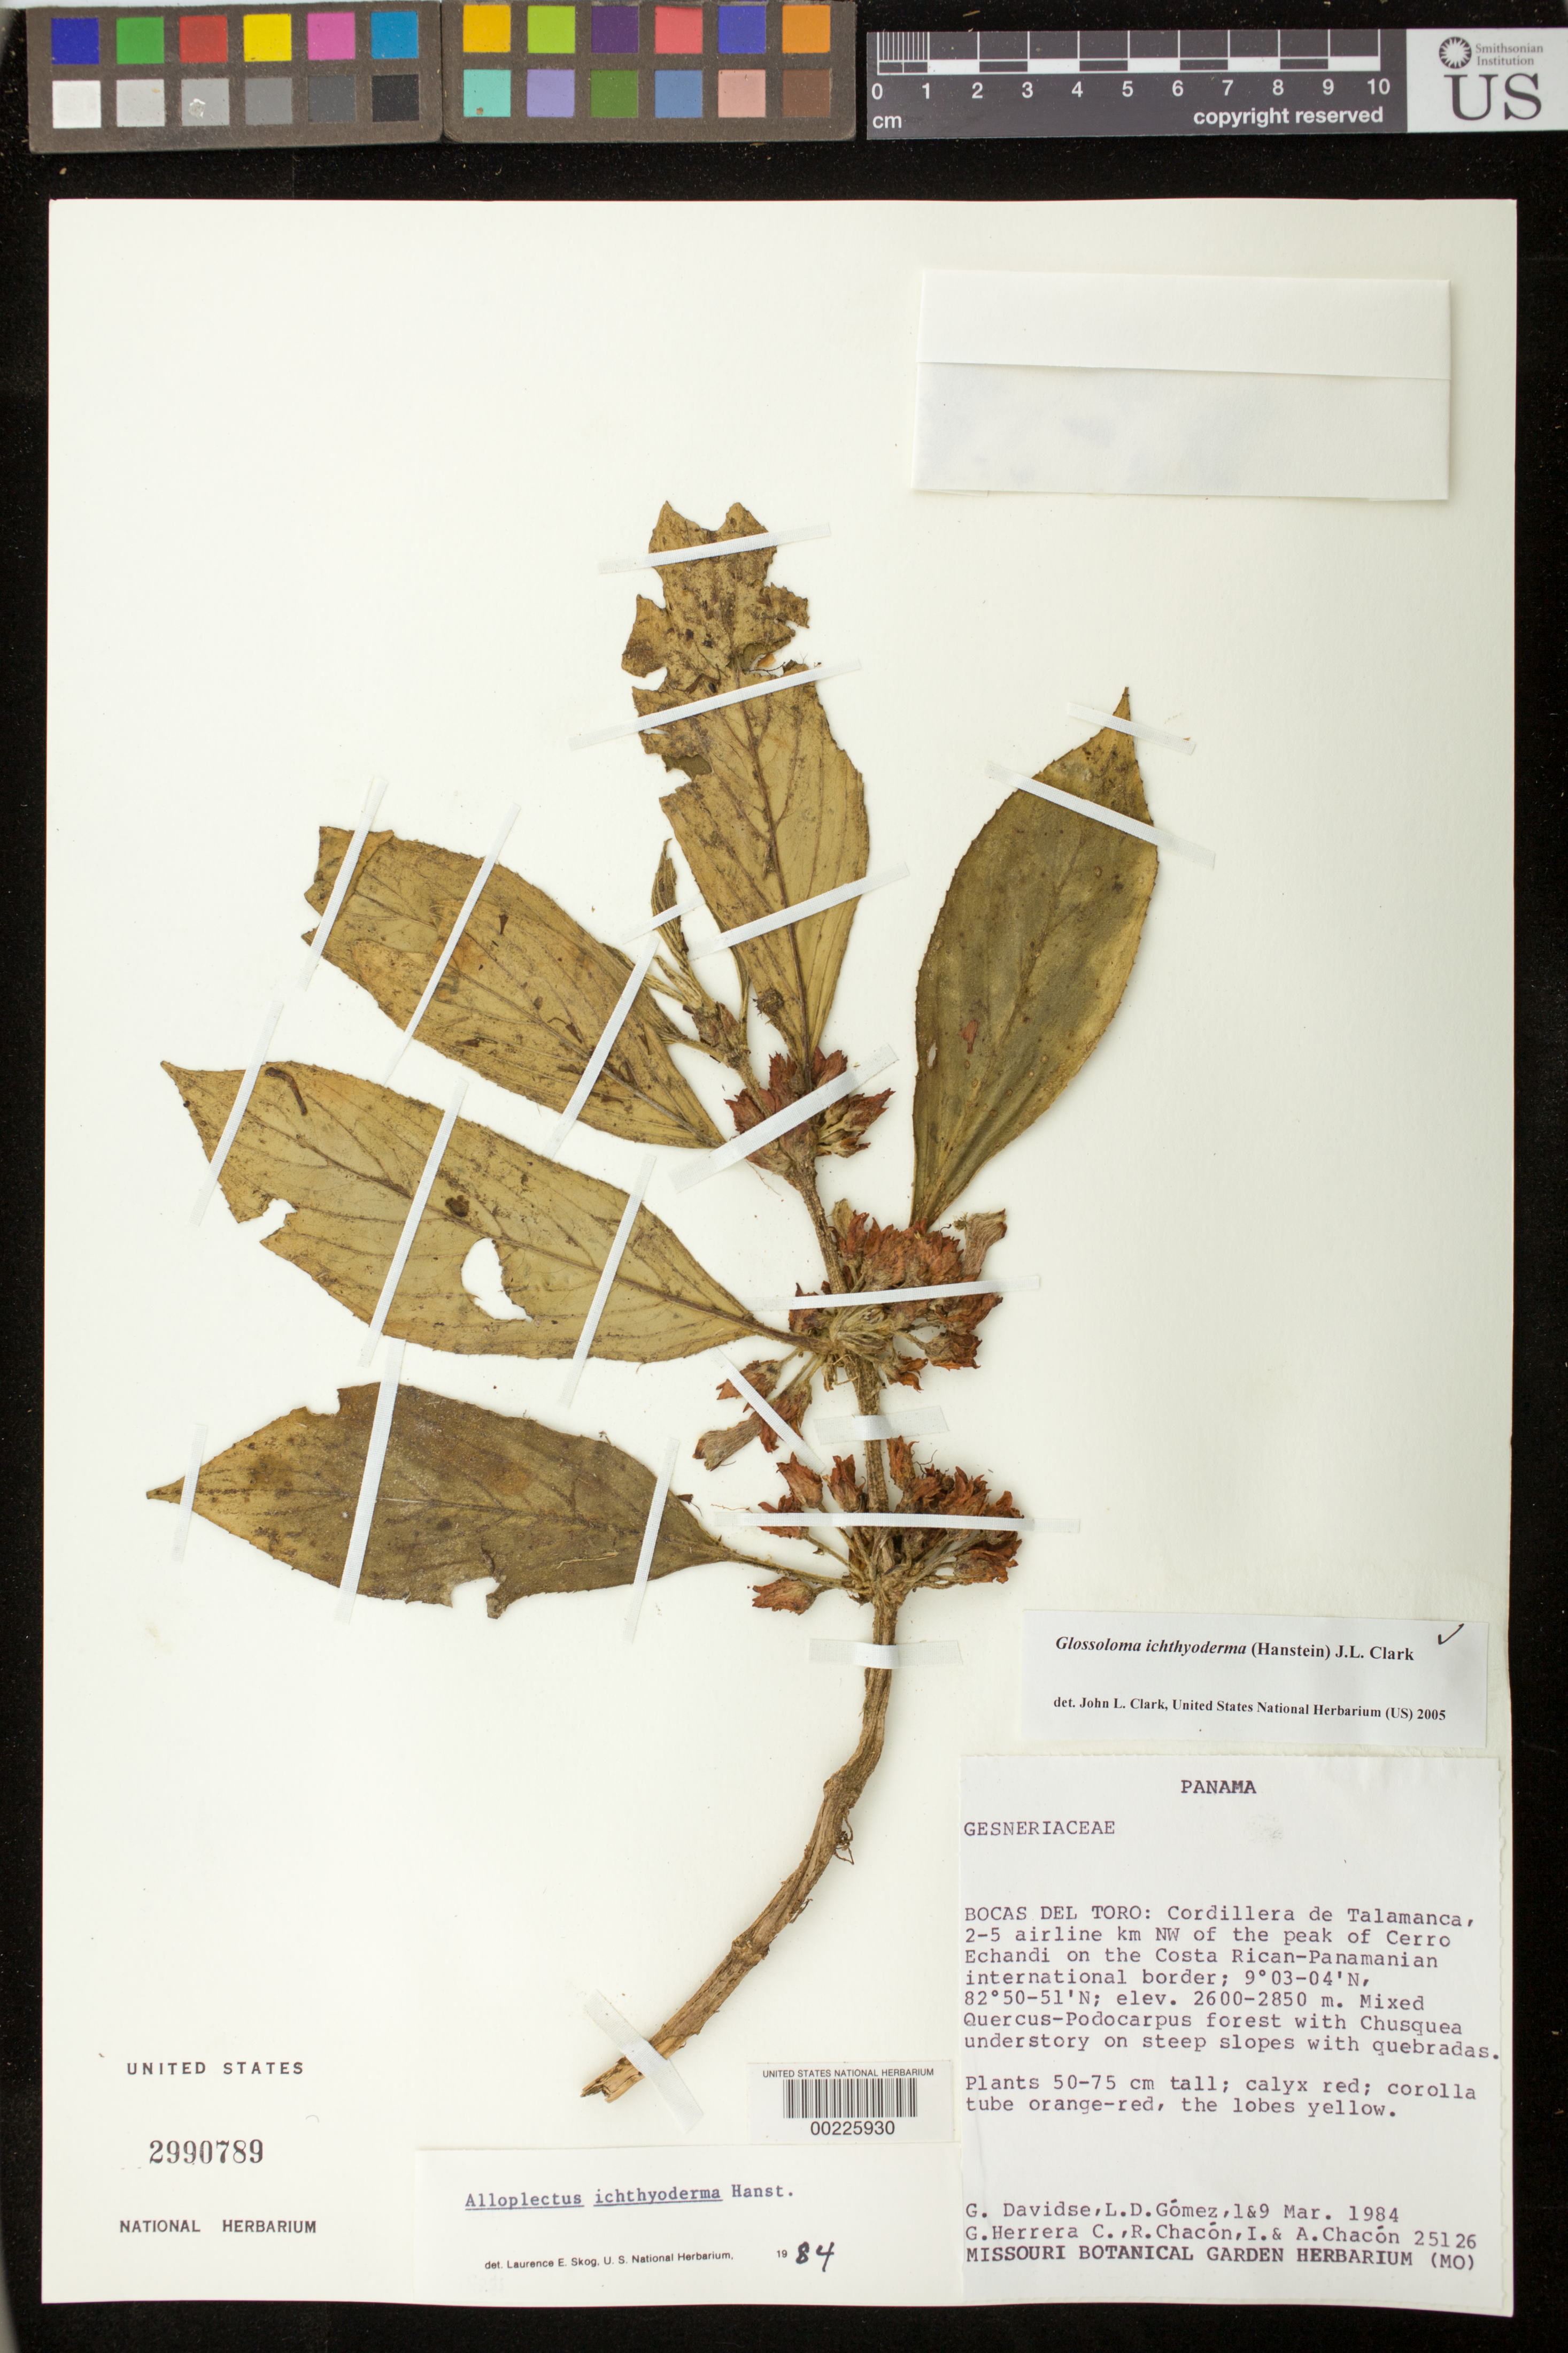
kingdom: Plantae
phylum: Tracheophyta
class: Magnoliopsida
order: Lamiales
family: Gesneriaceae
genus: Glossoloma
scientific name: Glossoloma ichthyoderma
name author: (Hanst.) J.L. Clark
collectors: G. Davidse, L. D. Gómez, G. Herrera, R. Chacón, I. Chacon & A. Chacón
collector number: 25126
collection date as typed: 1-9 Mar 1984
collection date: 1984-03-01/1984-03-09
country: Panama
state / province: Bocas del Toro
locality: Cordillera de Talmanca, 2-5 airline km NW of the peak of Cerro Echandi on the Costa Rican - Panamanian international border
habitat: Mixed Quercus-Podocarpus forest with Chusquea understory ...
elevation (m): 2600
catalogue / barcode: US 2990789